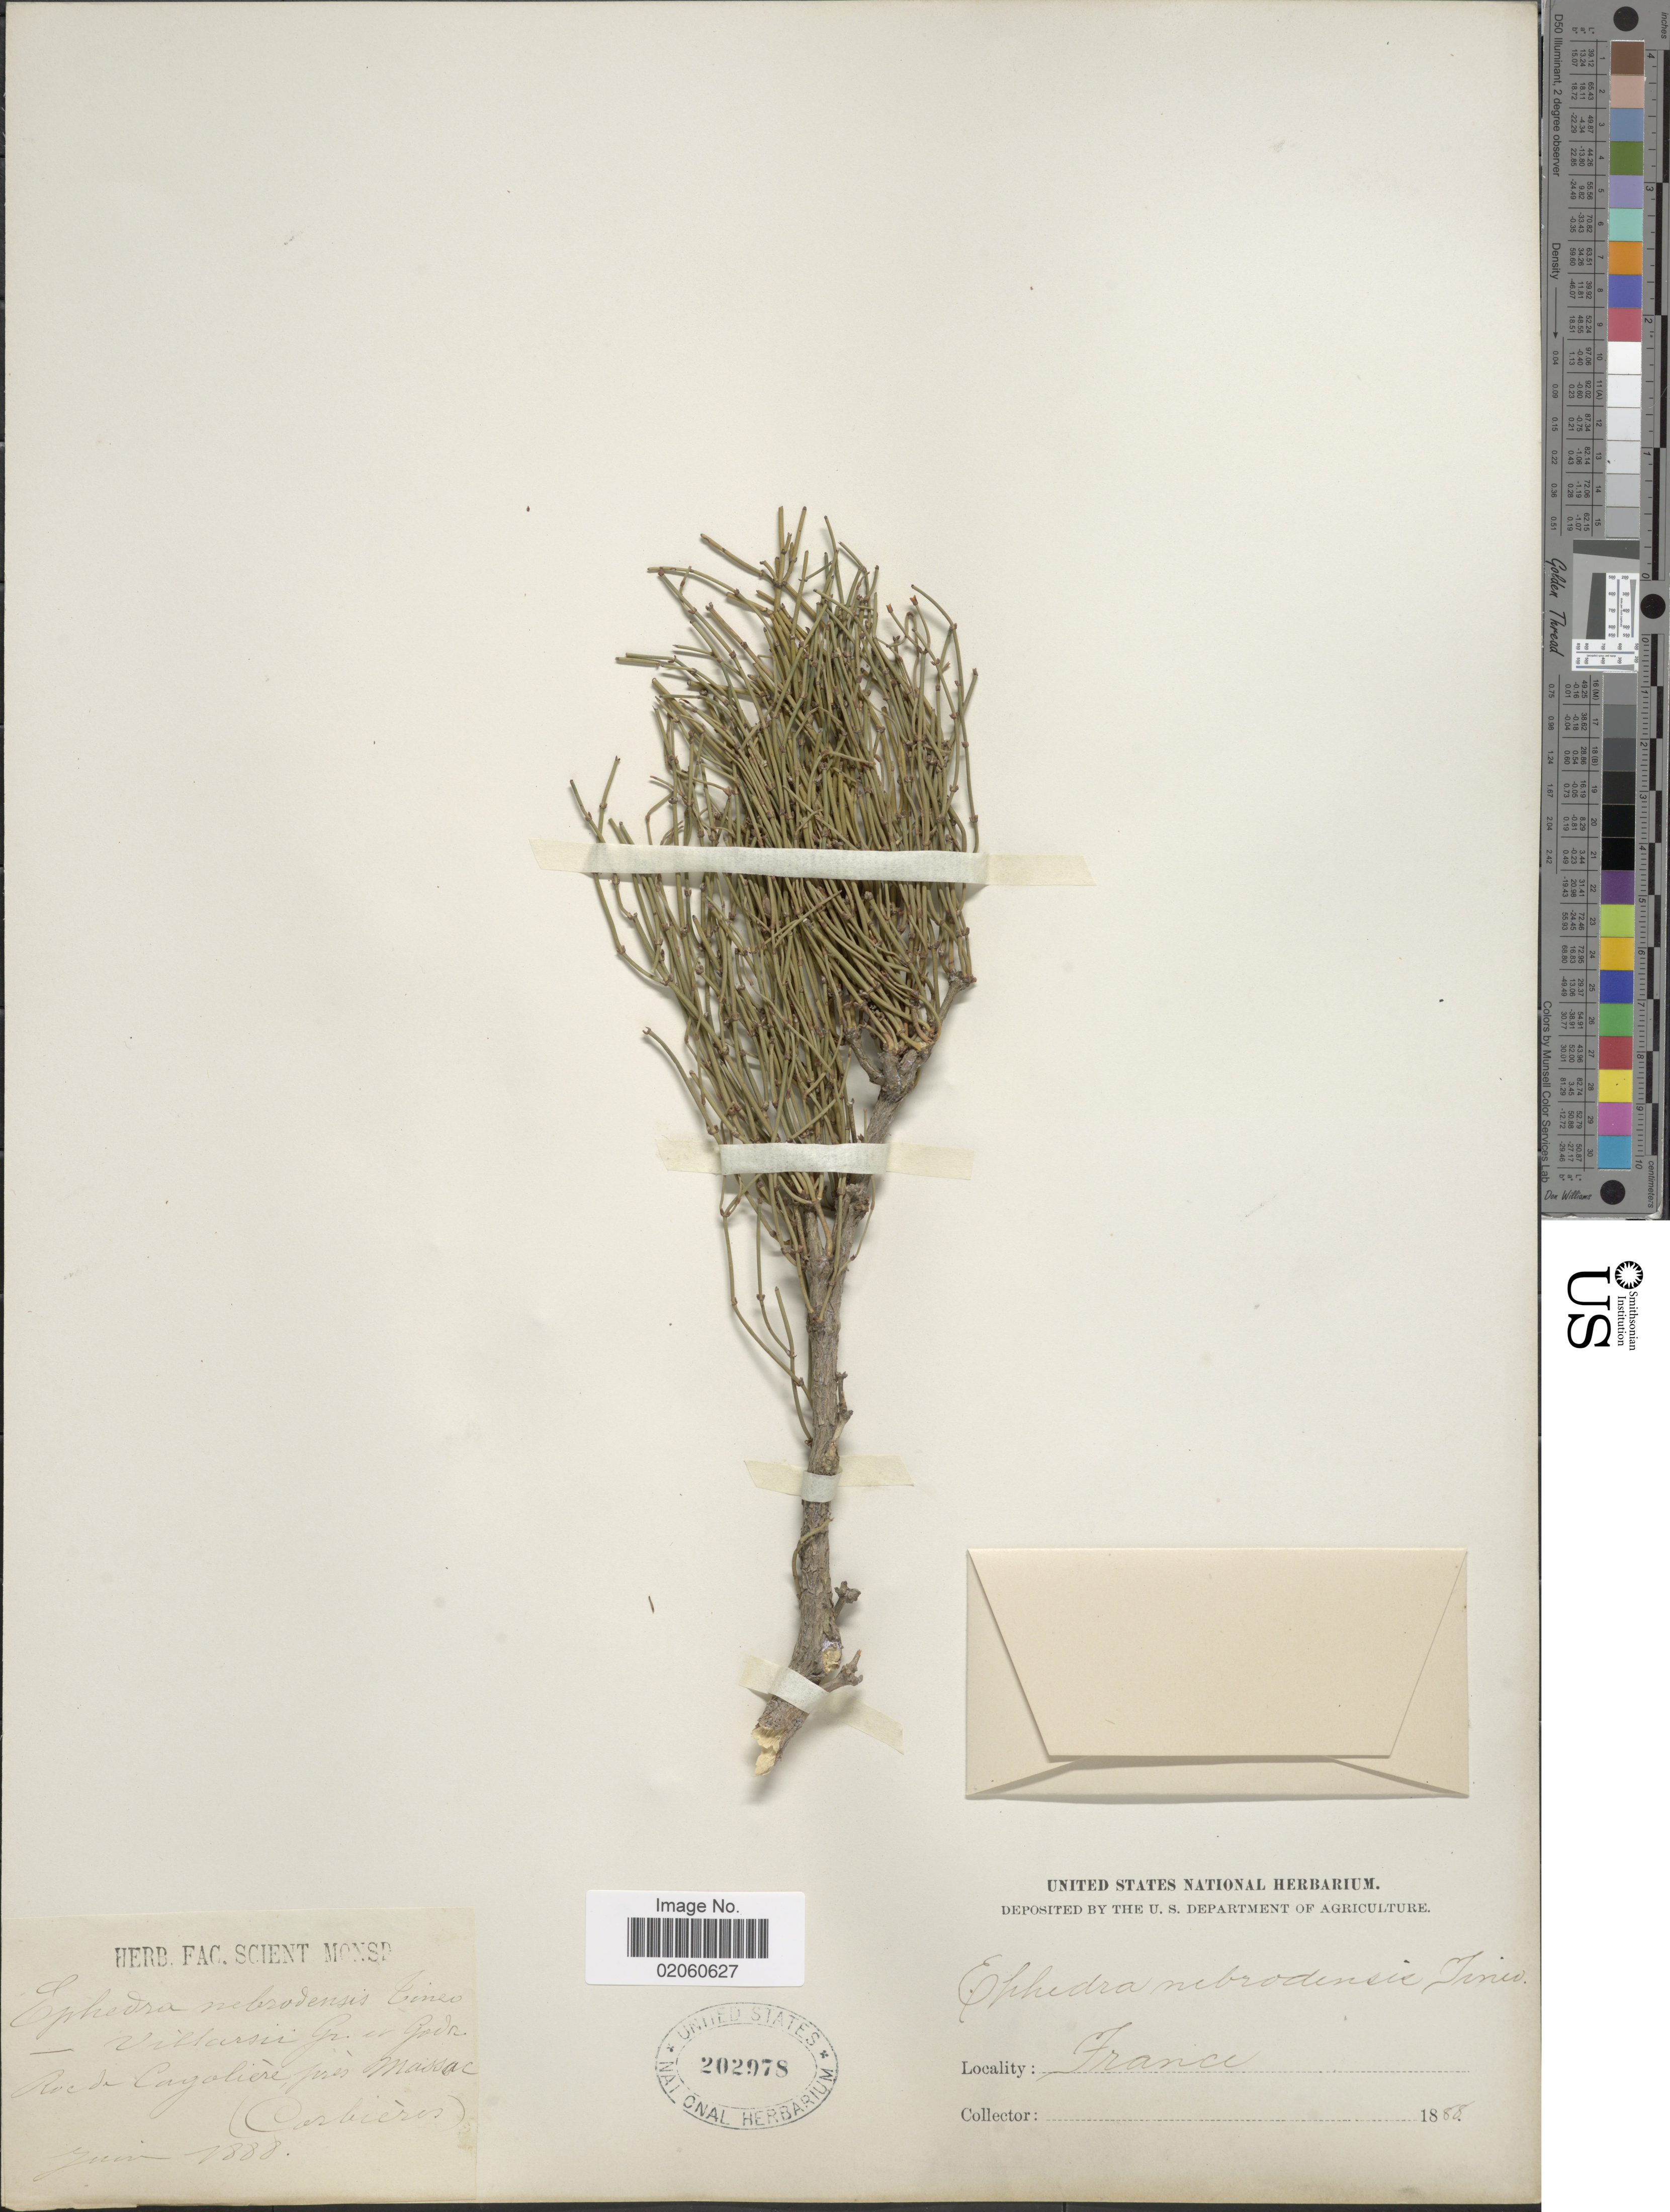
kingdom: Plantae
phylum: Tracheophyta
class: Gnetopsida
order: Ephedrales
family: Ephedraceae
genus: Ephedra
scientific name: Ephedra nebrodensis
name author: Tineo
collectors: ex herb. Fac. Scient. Monst.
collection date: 1888-06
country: France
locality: Roc de Cagoliere, pres Massac (Corbieres). [interpreted]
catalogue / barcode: US 202978